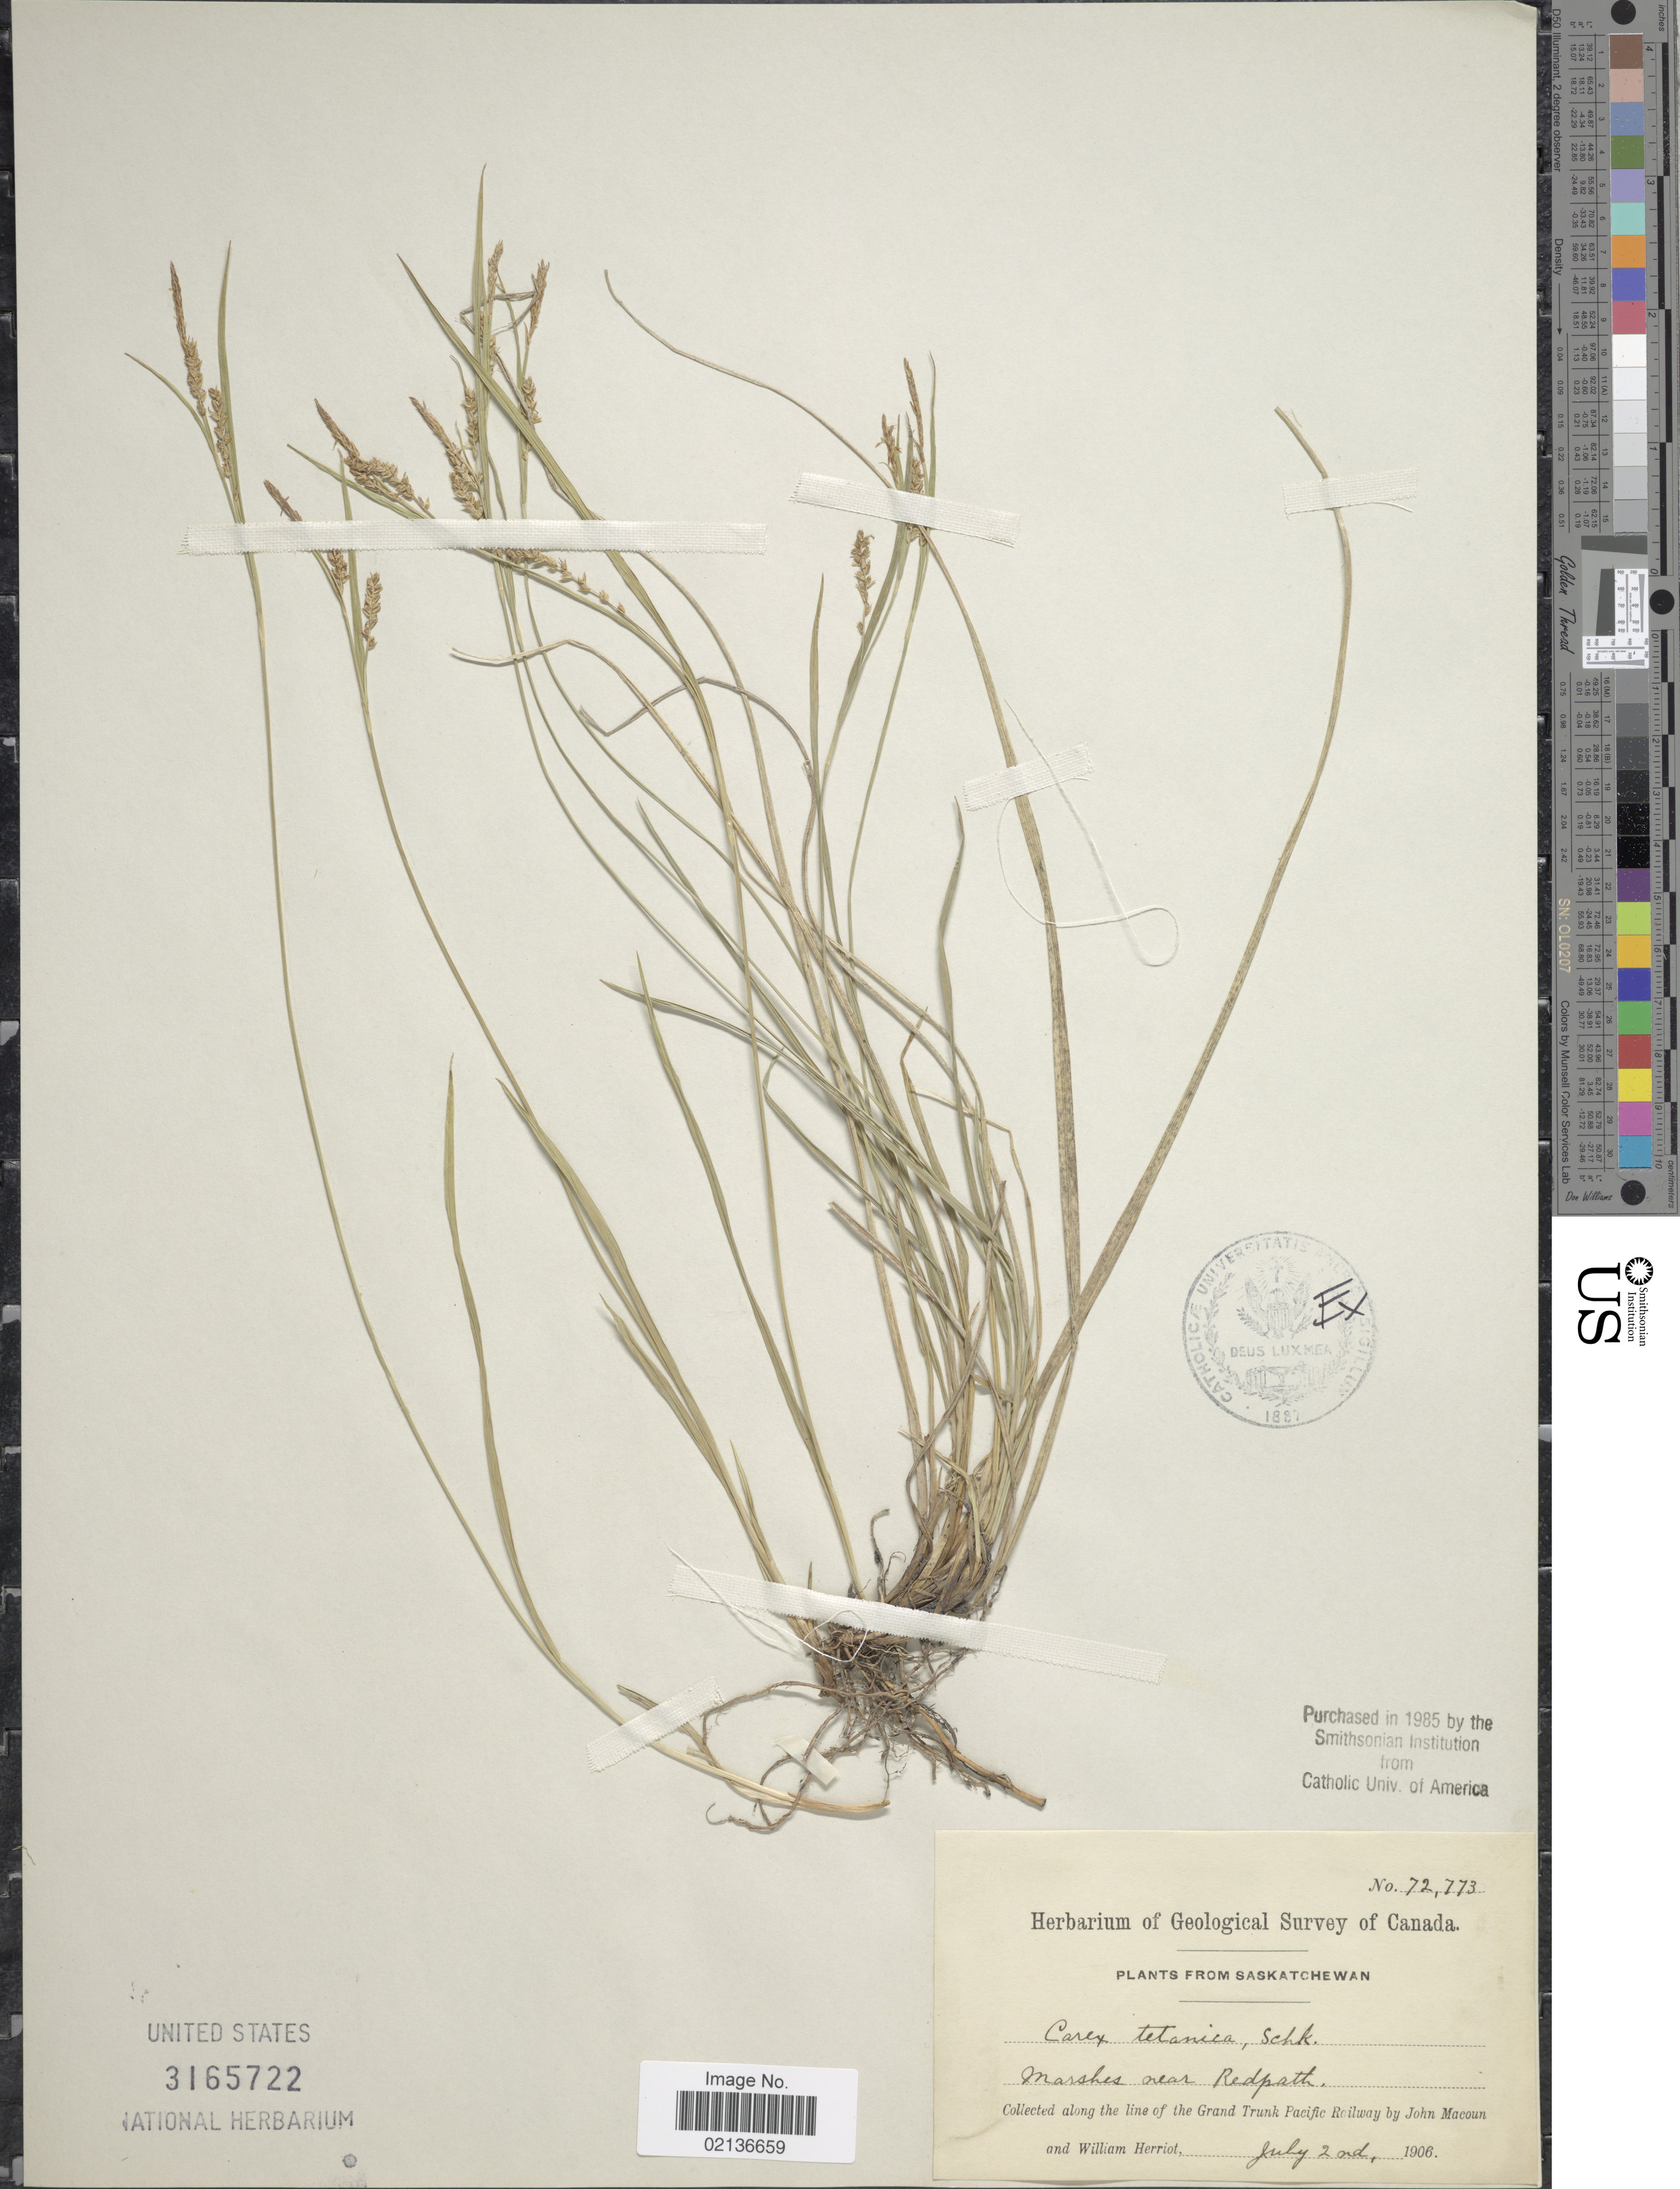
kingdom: Plantae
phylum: Tracheophyta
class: Liliopsida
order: Poales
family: Cyperaceae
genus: Carex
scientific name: Carex tetanica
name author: Schkuhr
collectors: J. Macoun & W. Herriot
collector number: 72773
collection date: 1906-07-02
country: Canada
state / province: Saskatchewan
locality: From Saskatchewan, Marshes near Redpath, along the line of the Grand Trunk Pacific Railway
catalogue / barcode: US 3165722